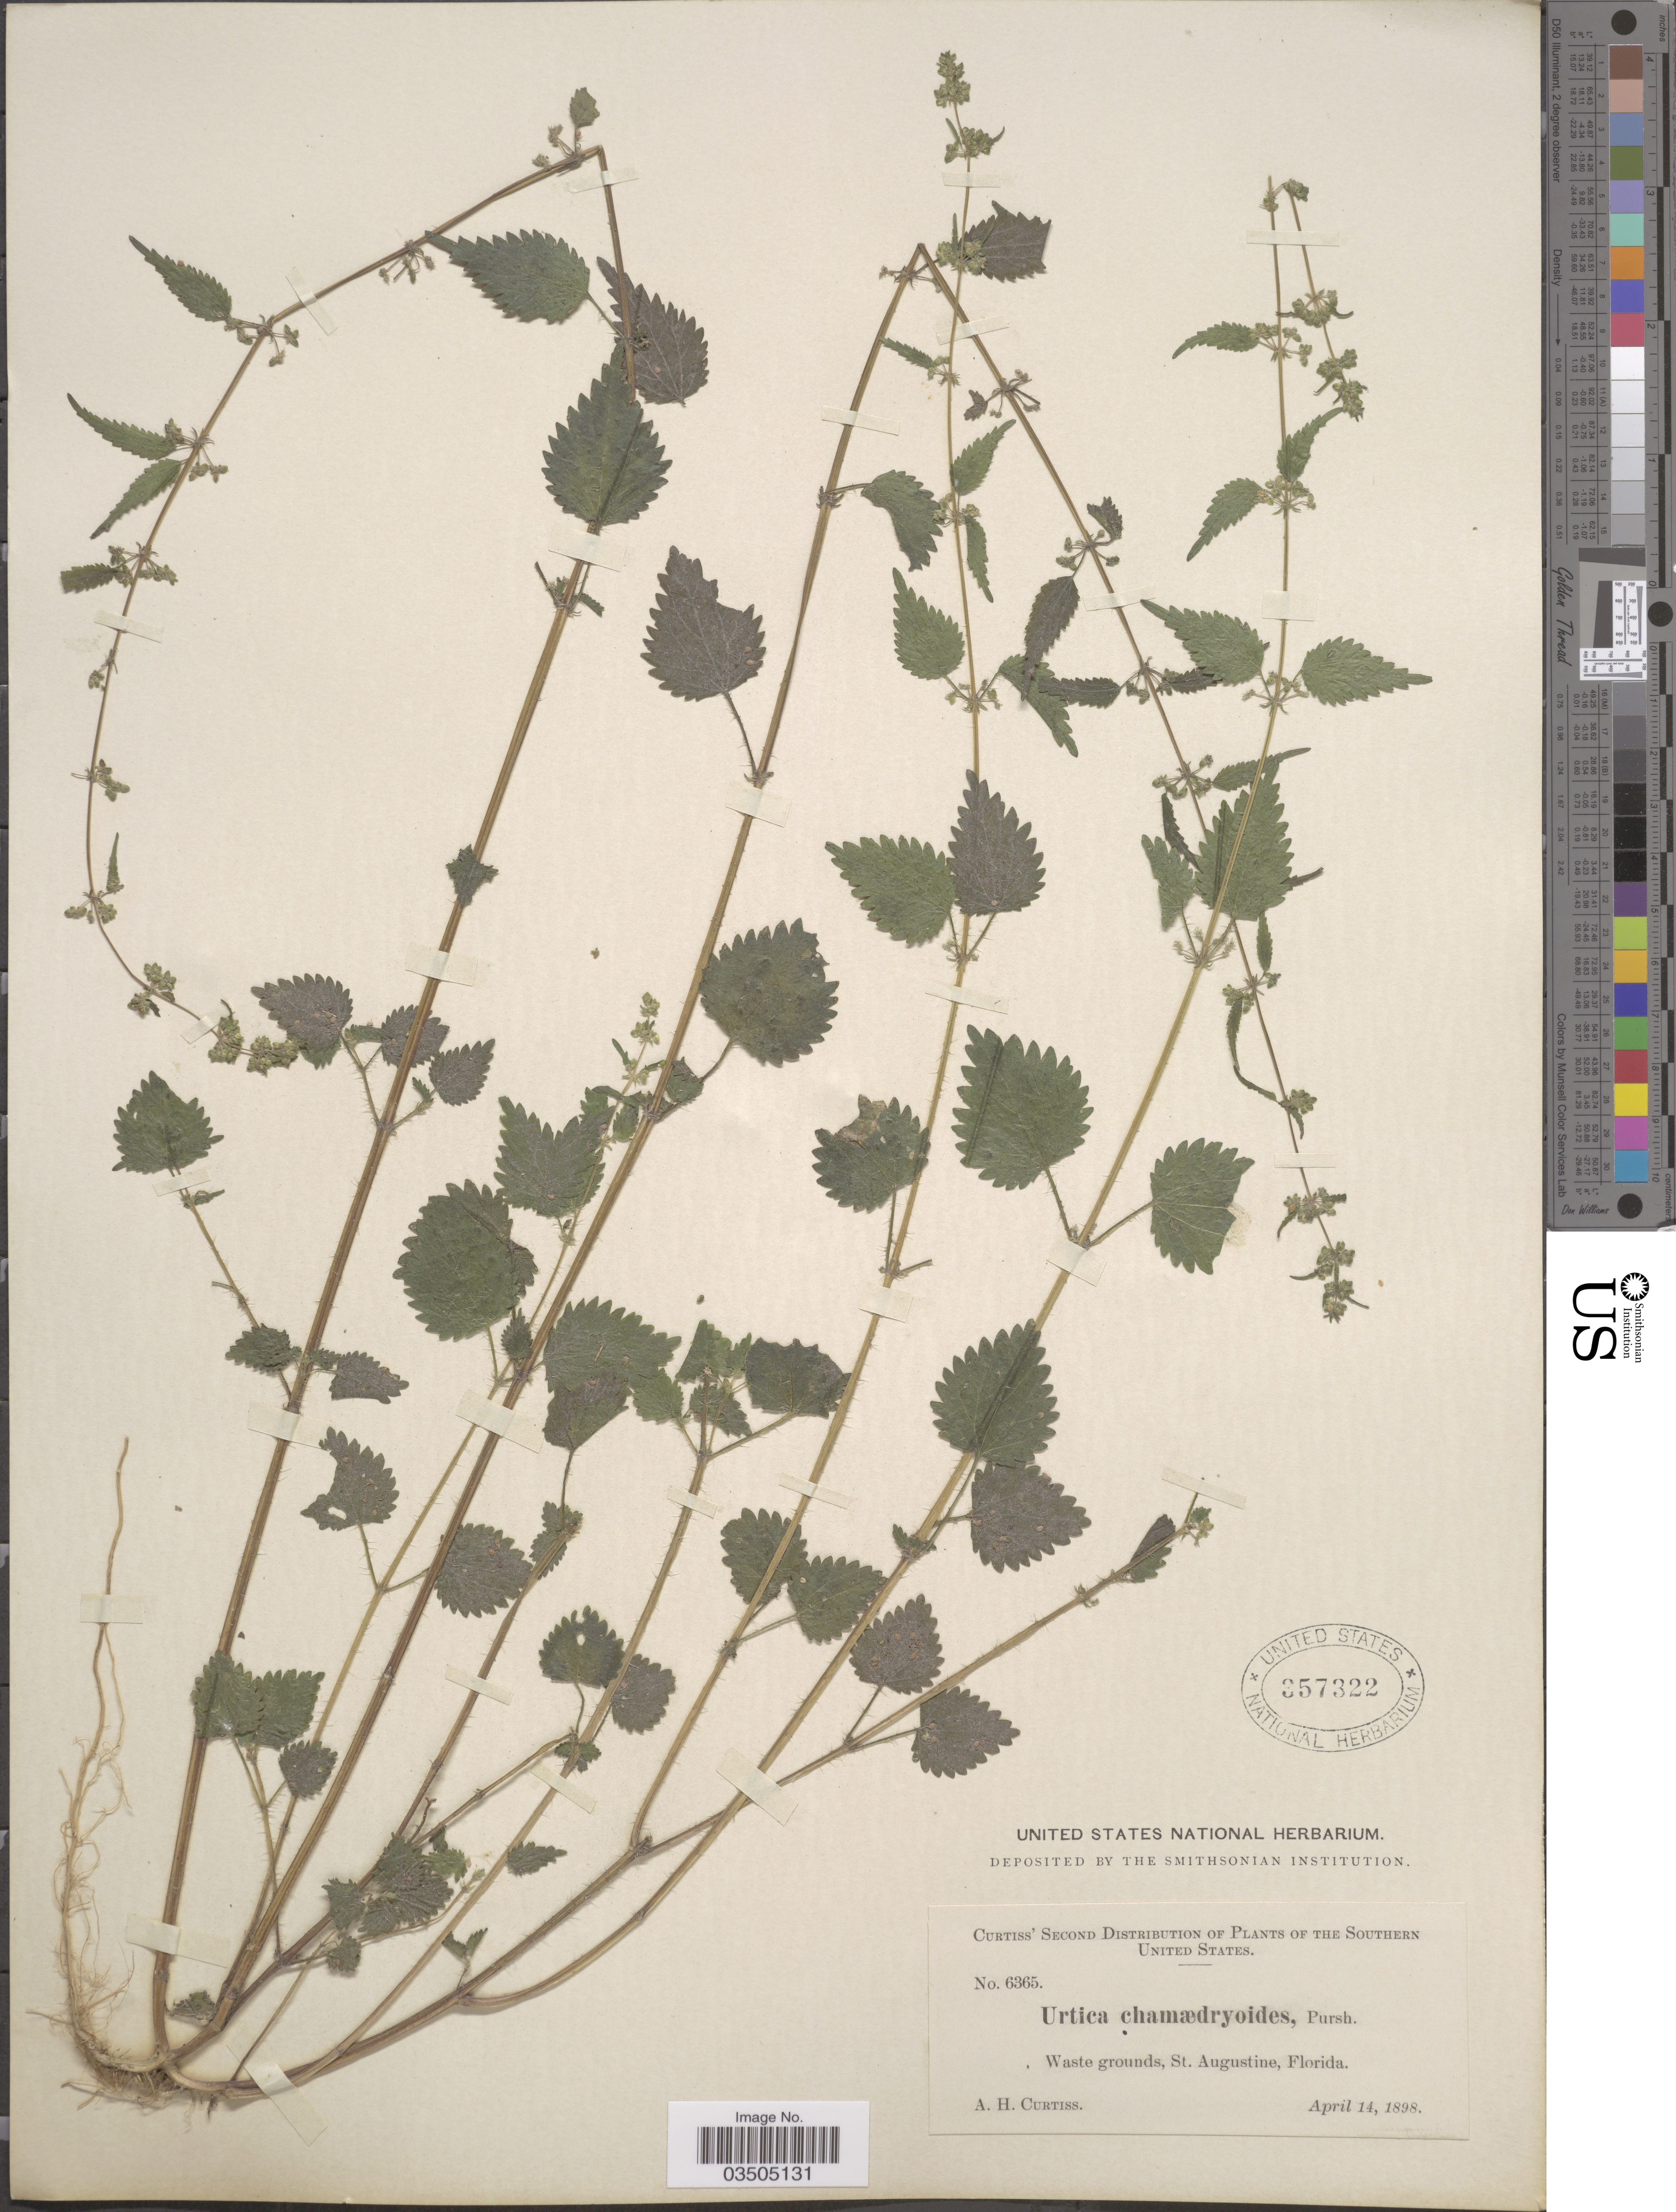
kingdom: Plantae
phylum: Tracheophyta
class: Magnoliopsida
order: Rosales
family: Urticaceae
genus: Urtica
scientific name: Urtica chamaedryoides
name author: Pursh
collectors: A. H. Curtiss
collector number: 6365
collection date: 1898-04-14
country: United States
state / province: Florida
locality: St. Augustine.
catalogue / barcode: US 357322